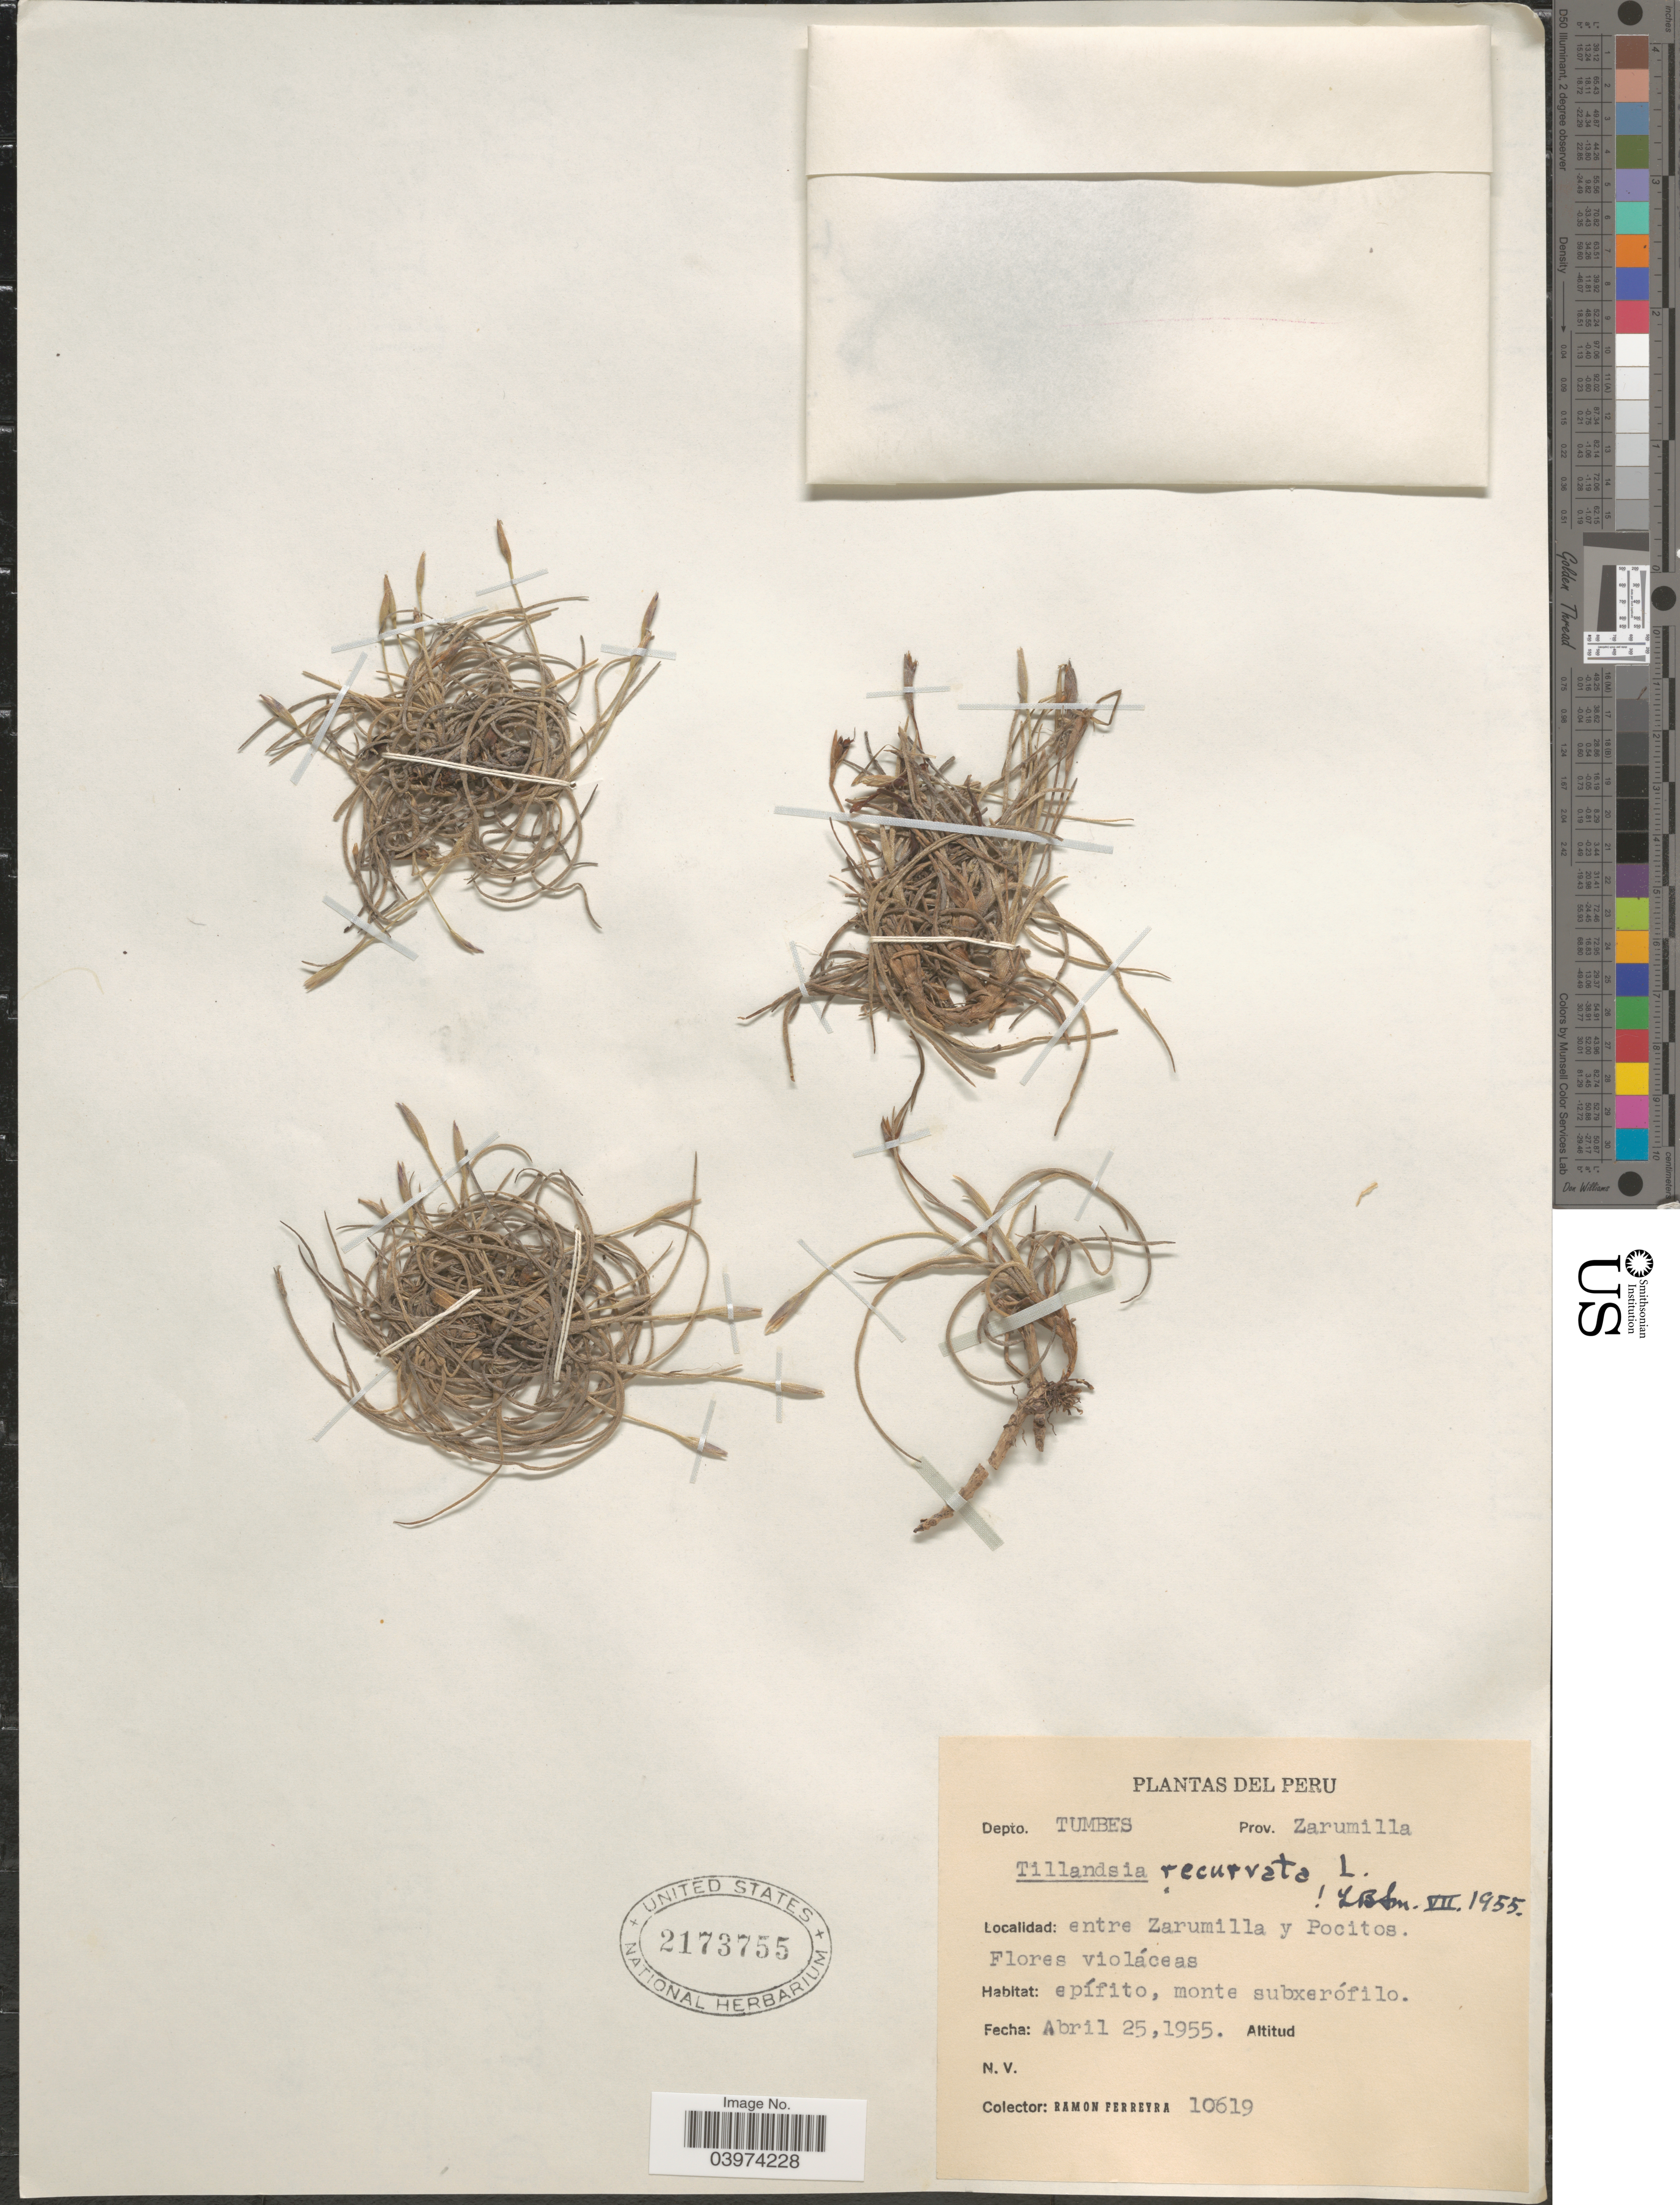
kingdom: Plantae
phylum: Tracheophyta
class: Liliopsida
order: Poales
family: Bromeliaceae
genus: Tillandsia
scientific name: Tillandsia recurvata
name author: L.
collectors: R. A. Ferreyra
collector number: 10619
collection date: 1955-04-25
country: Peru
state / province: Tumbes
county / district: Zarumilla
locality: Depto. Tumbes. Prov. Zarumilla. Entre Zarumilla y Pocitos.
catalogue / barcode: US 2173755